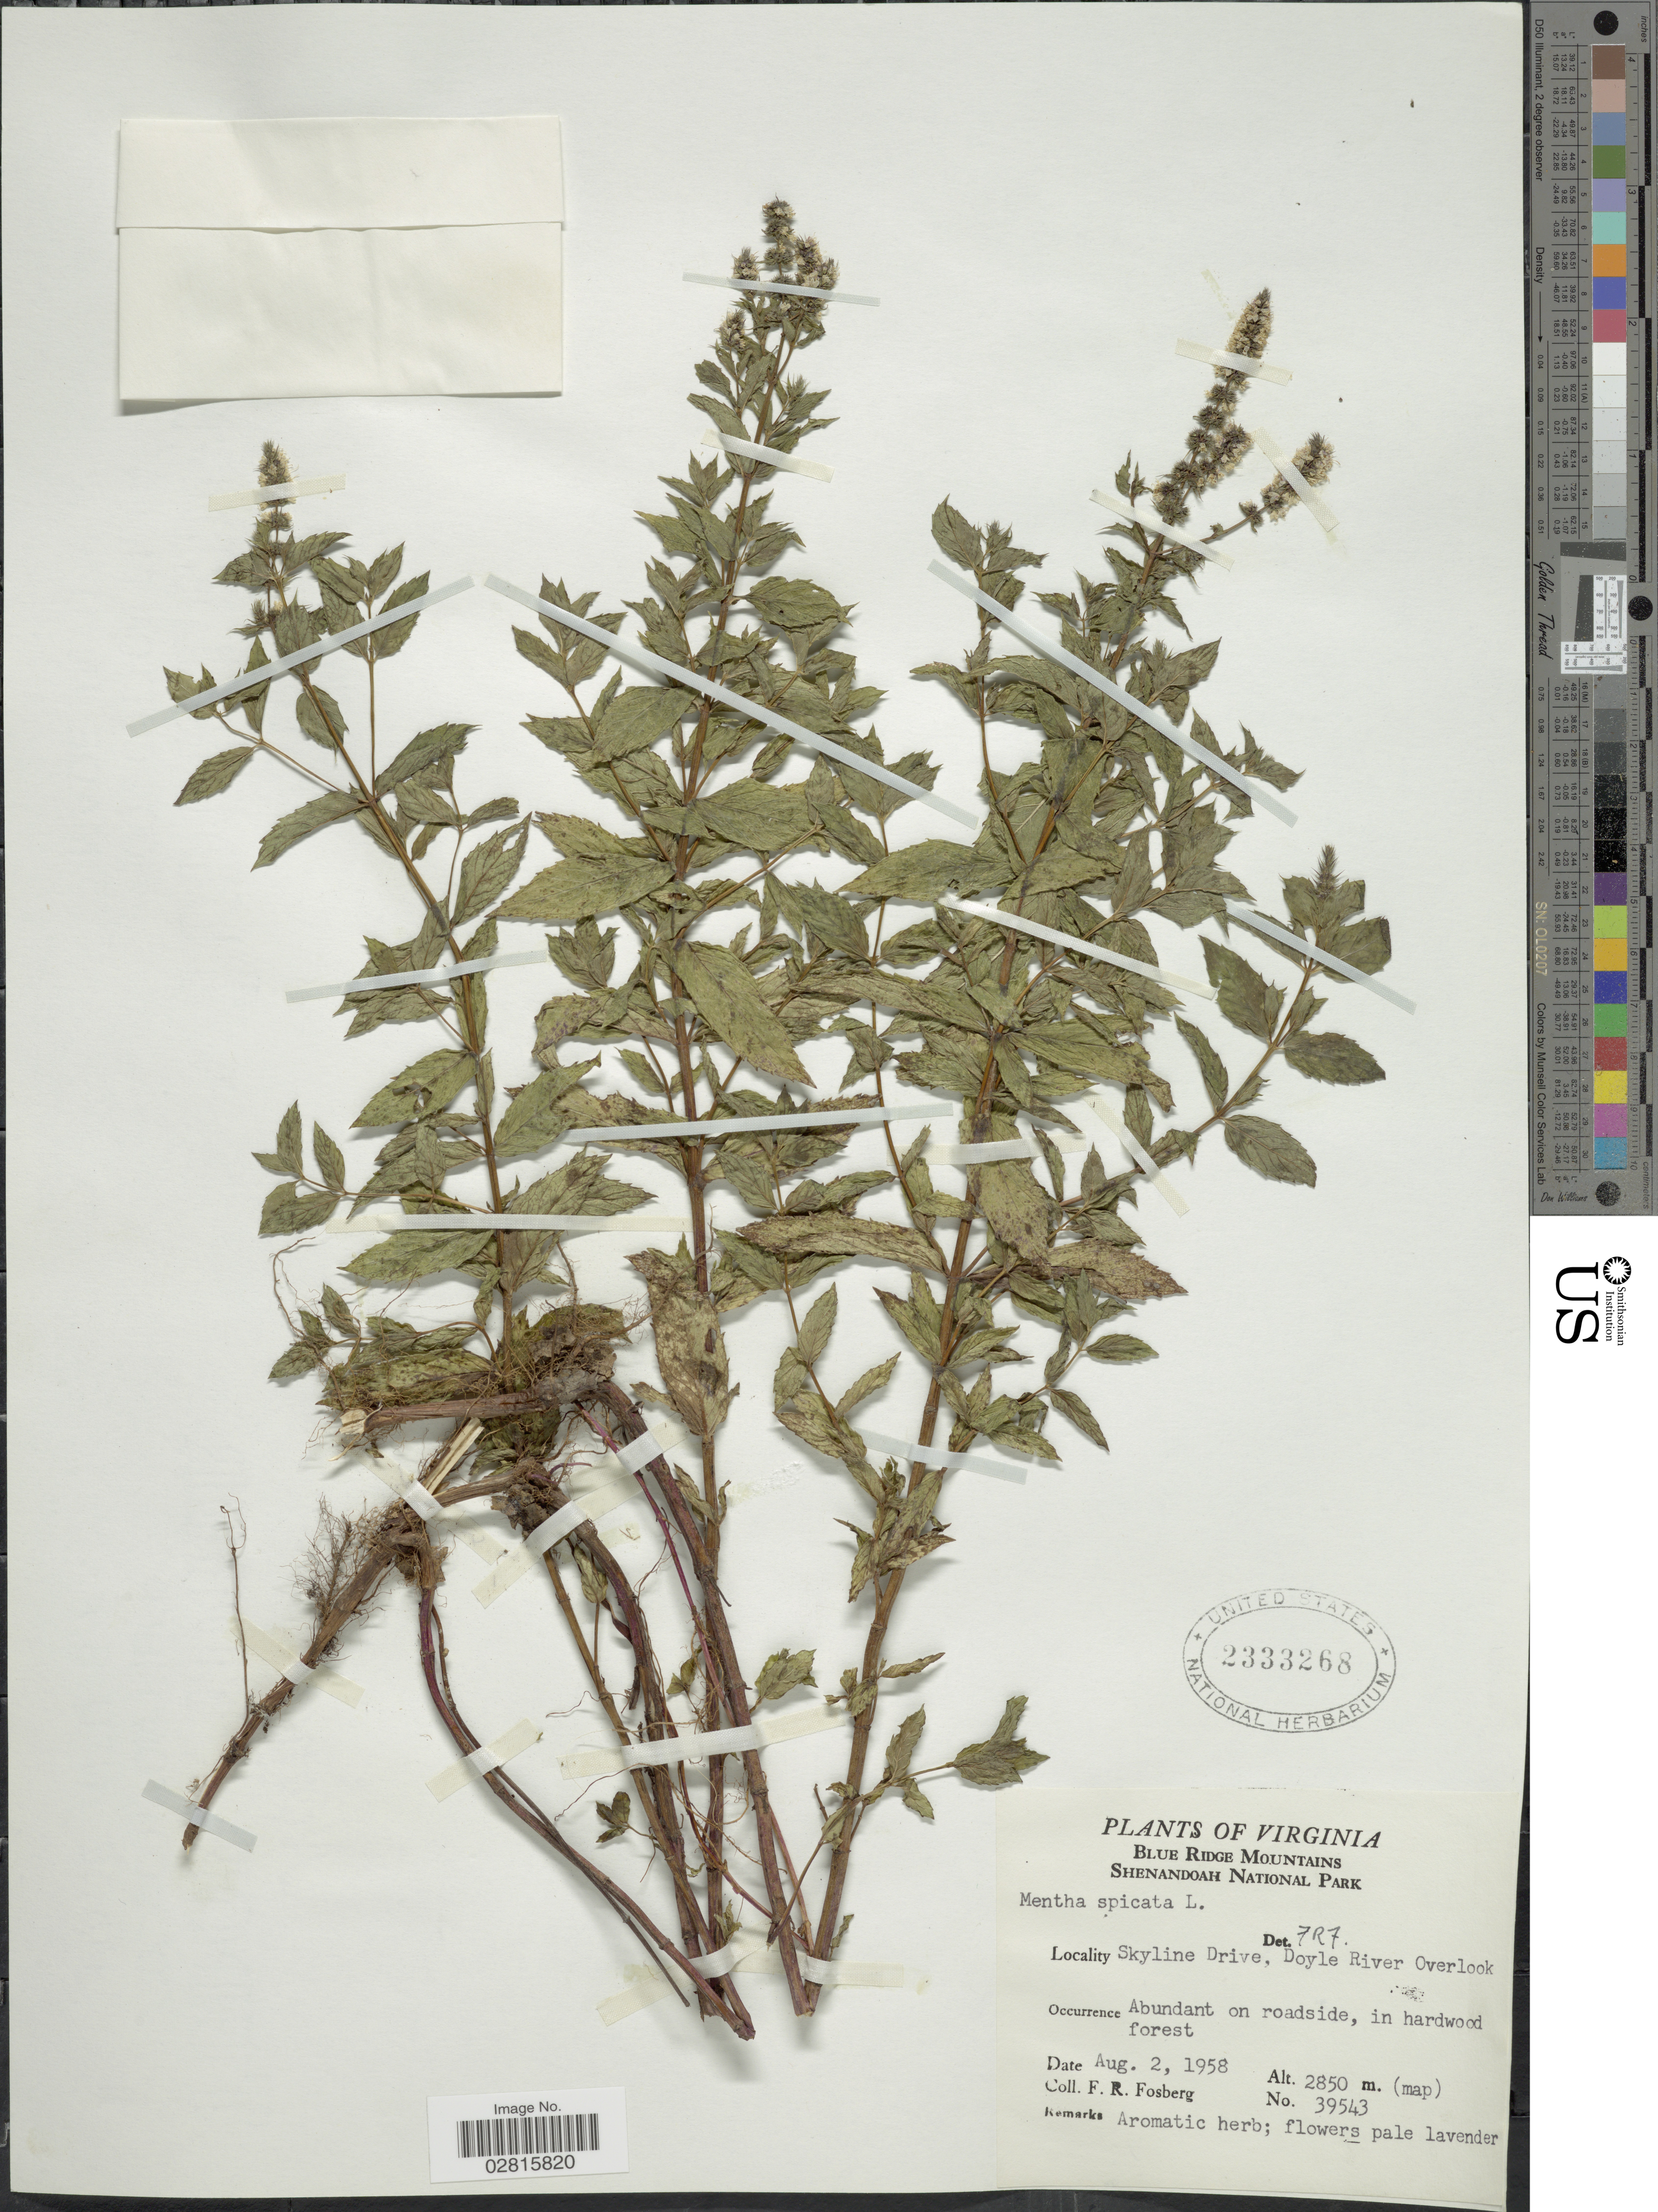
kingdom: Plantae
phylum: Tracheophyta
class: Magnoliopsida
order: Lamiales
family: Lamiaceae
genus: Mentha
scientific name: Mentha spicata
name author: L.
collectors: F. R. Fosberg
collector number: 39543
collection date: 1958-08-02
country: United States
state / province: Virginia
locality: Blue Ridge Mountains. Shenandoah National Park. Skyline Drive, Doyle River Overlook.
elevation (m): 2850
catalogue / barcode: US 2333268